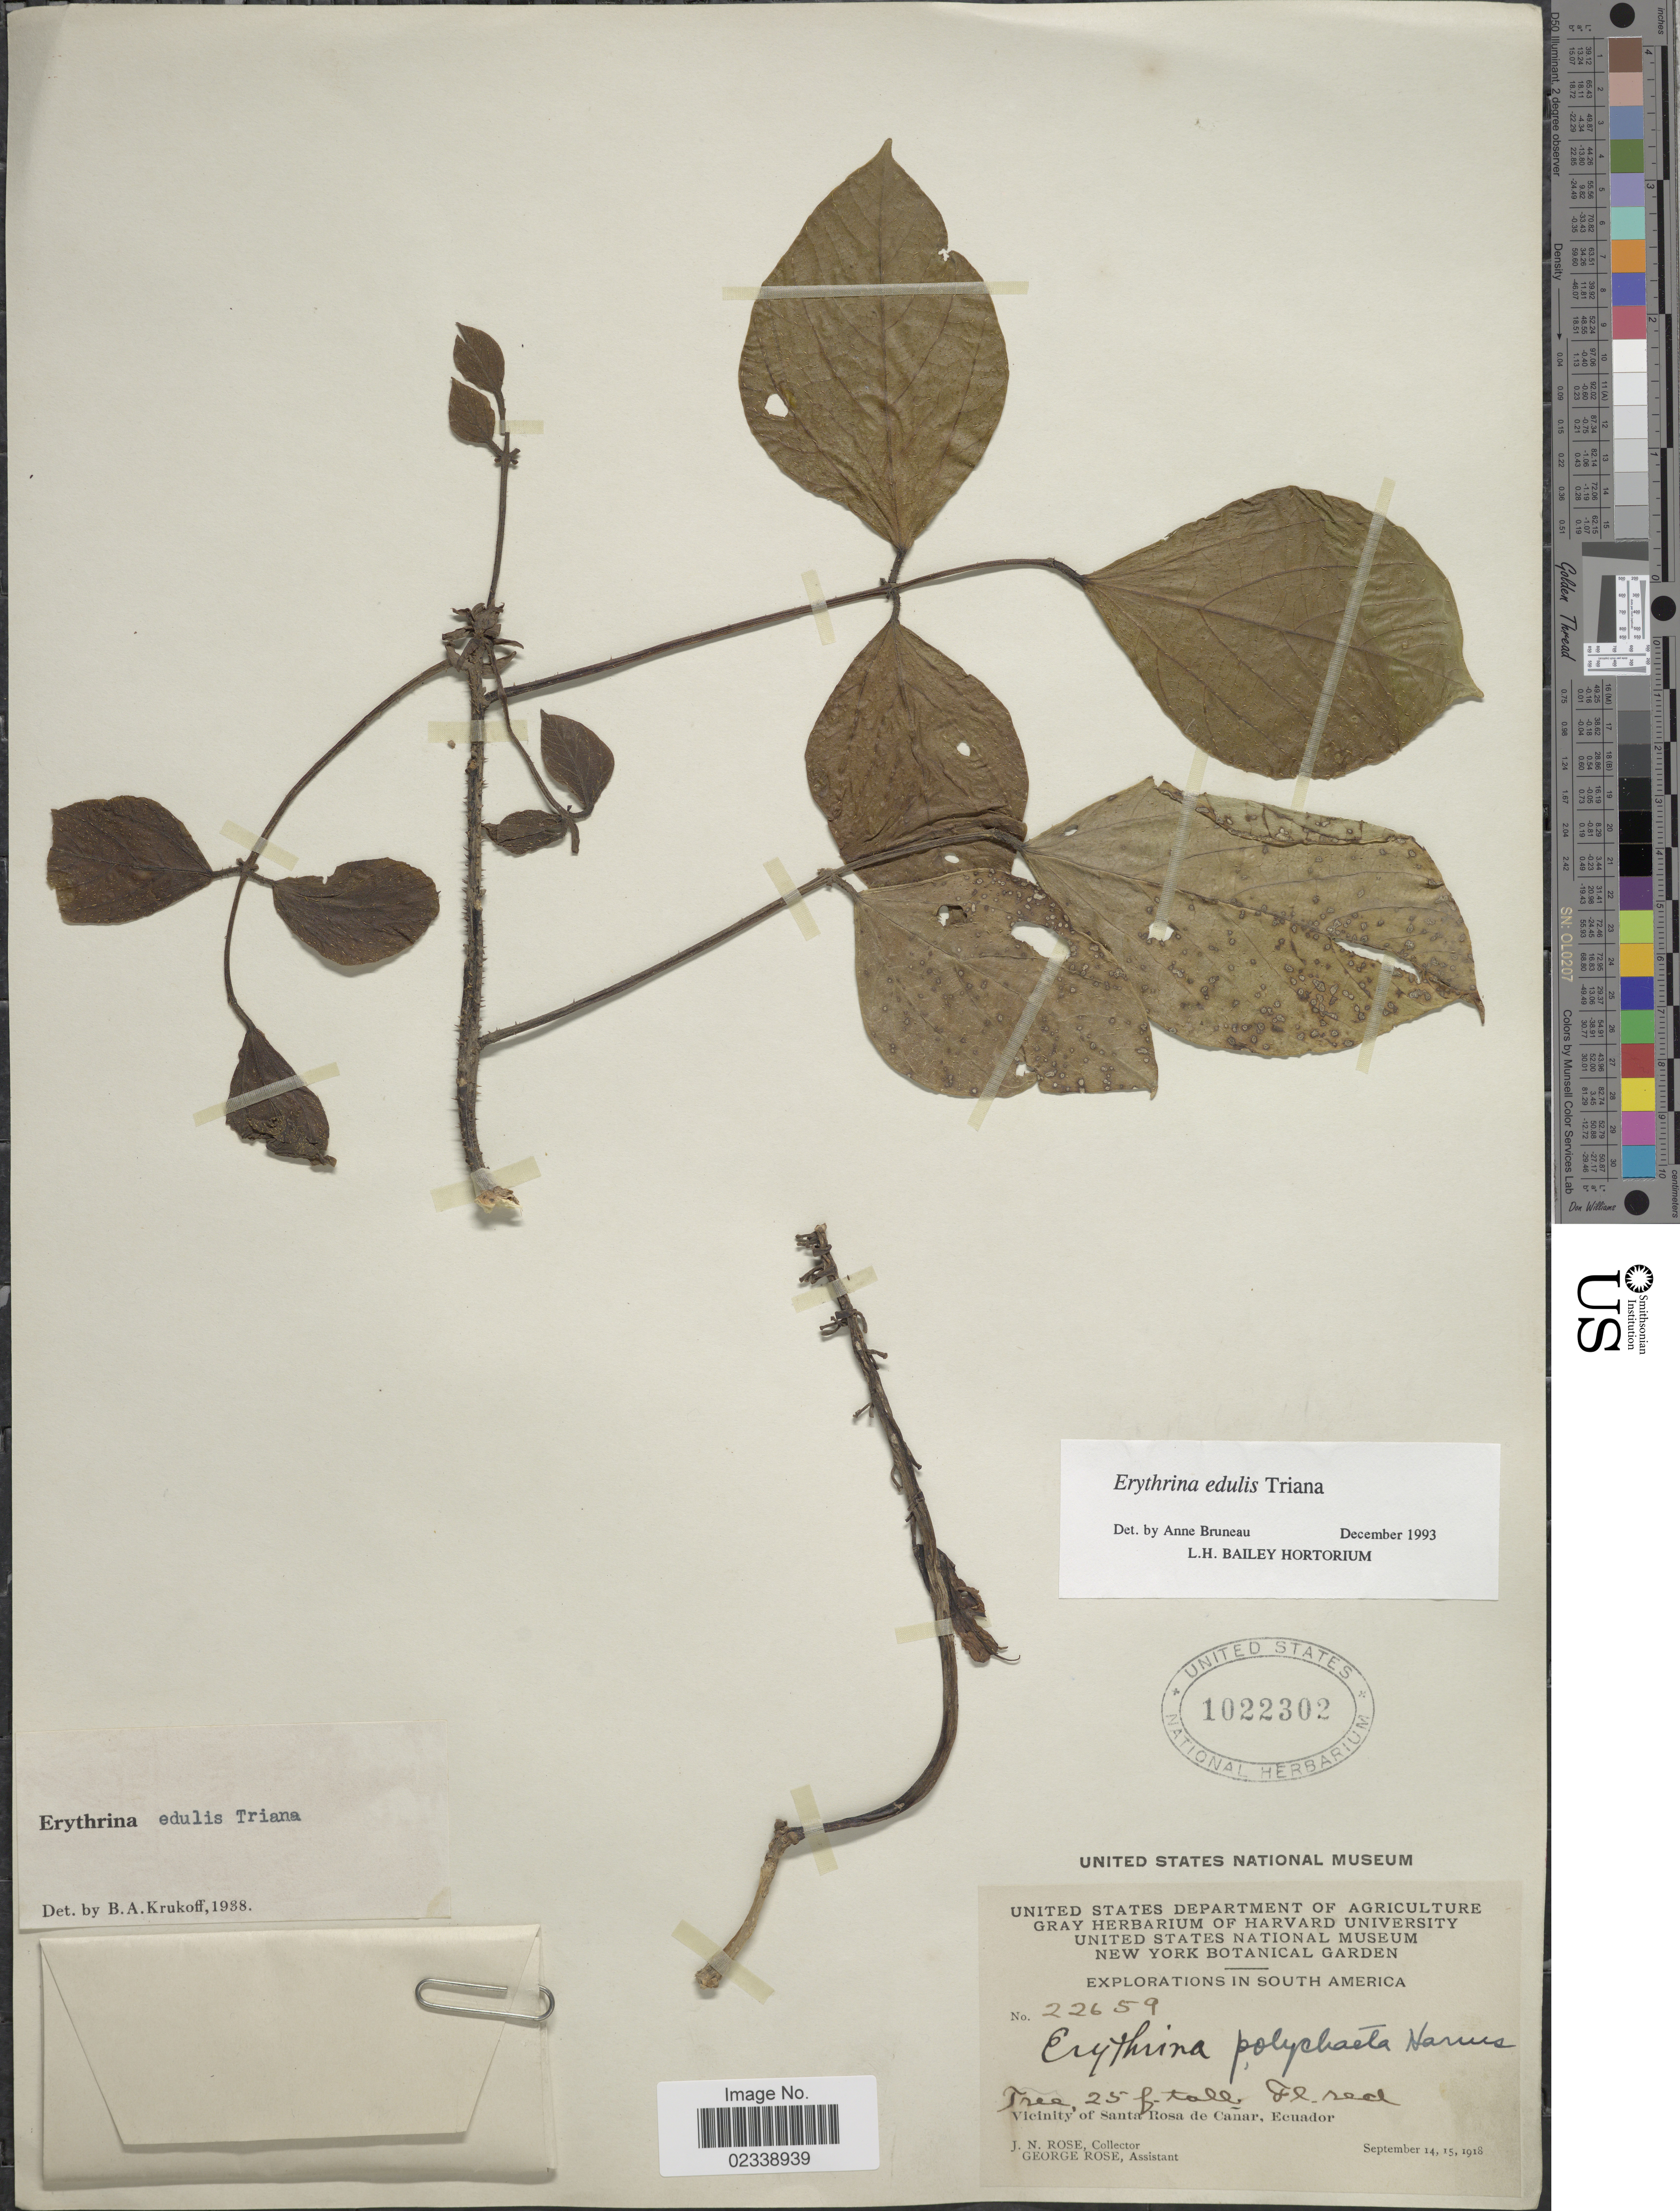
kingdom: Plantae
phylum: Tracheophyta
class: Magnoliopsida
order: Fabales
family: Fabaceae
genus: Erythrina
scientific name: Erythrina edulis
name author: Triana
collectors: J. N. Rose & G. Rose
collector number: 22659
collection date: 1918-09-14/1918-09-15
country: Ecuador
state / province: Cañar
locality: Vicinity of Santa Rosa de Canr.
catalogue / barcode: US 1022302